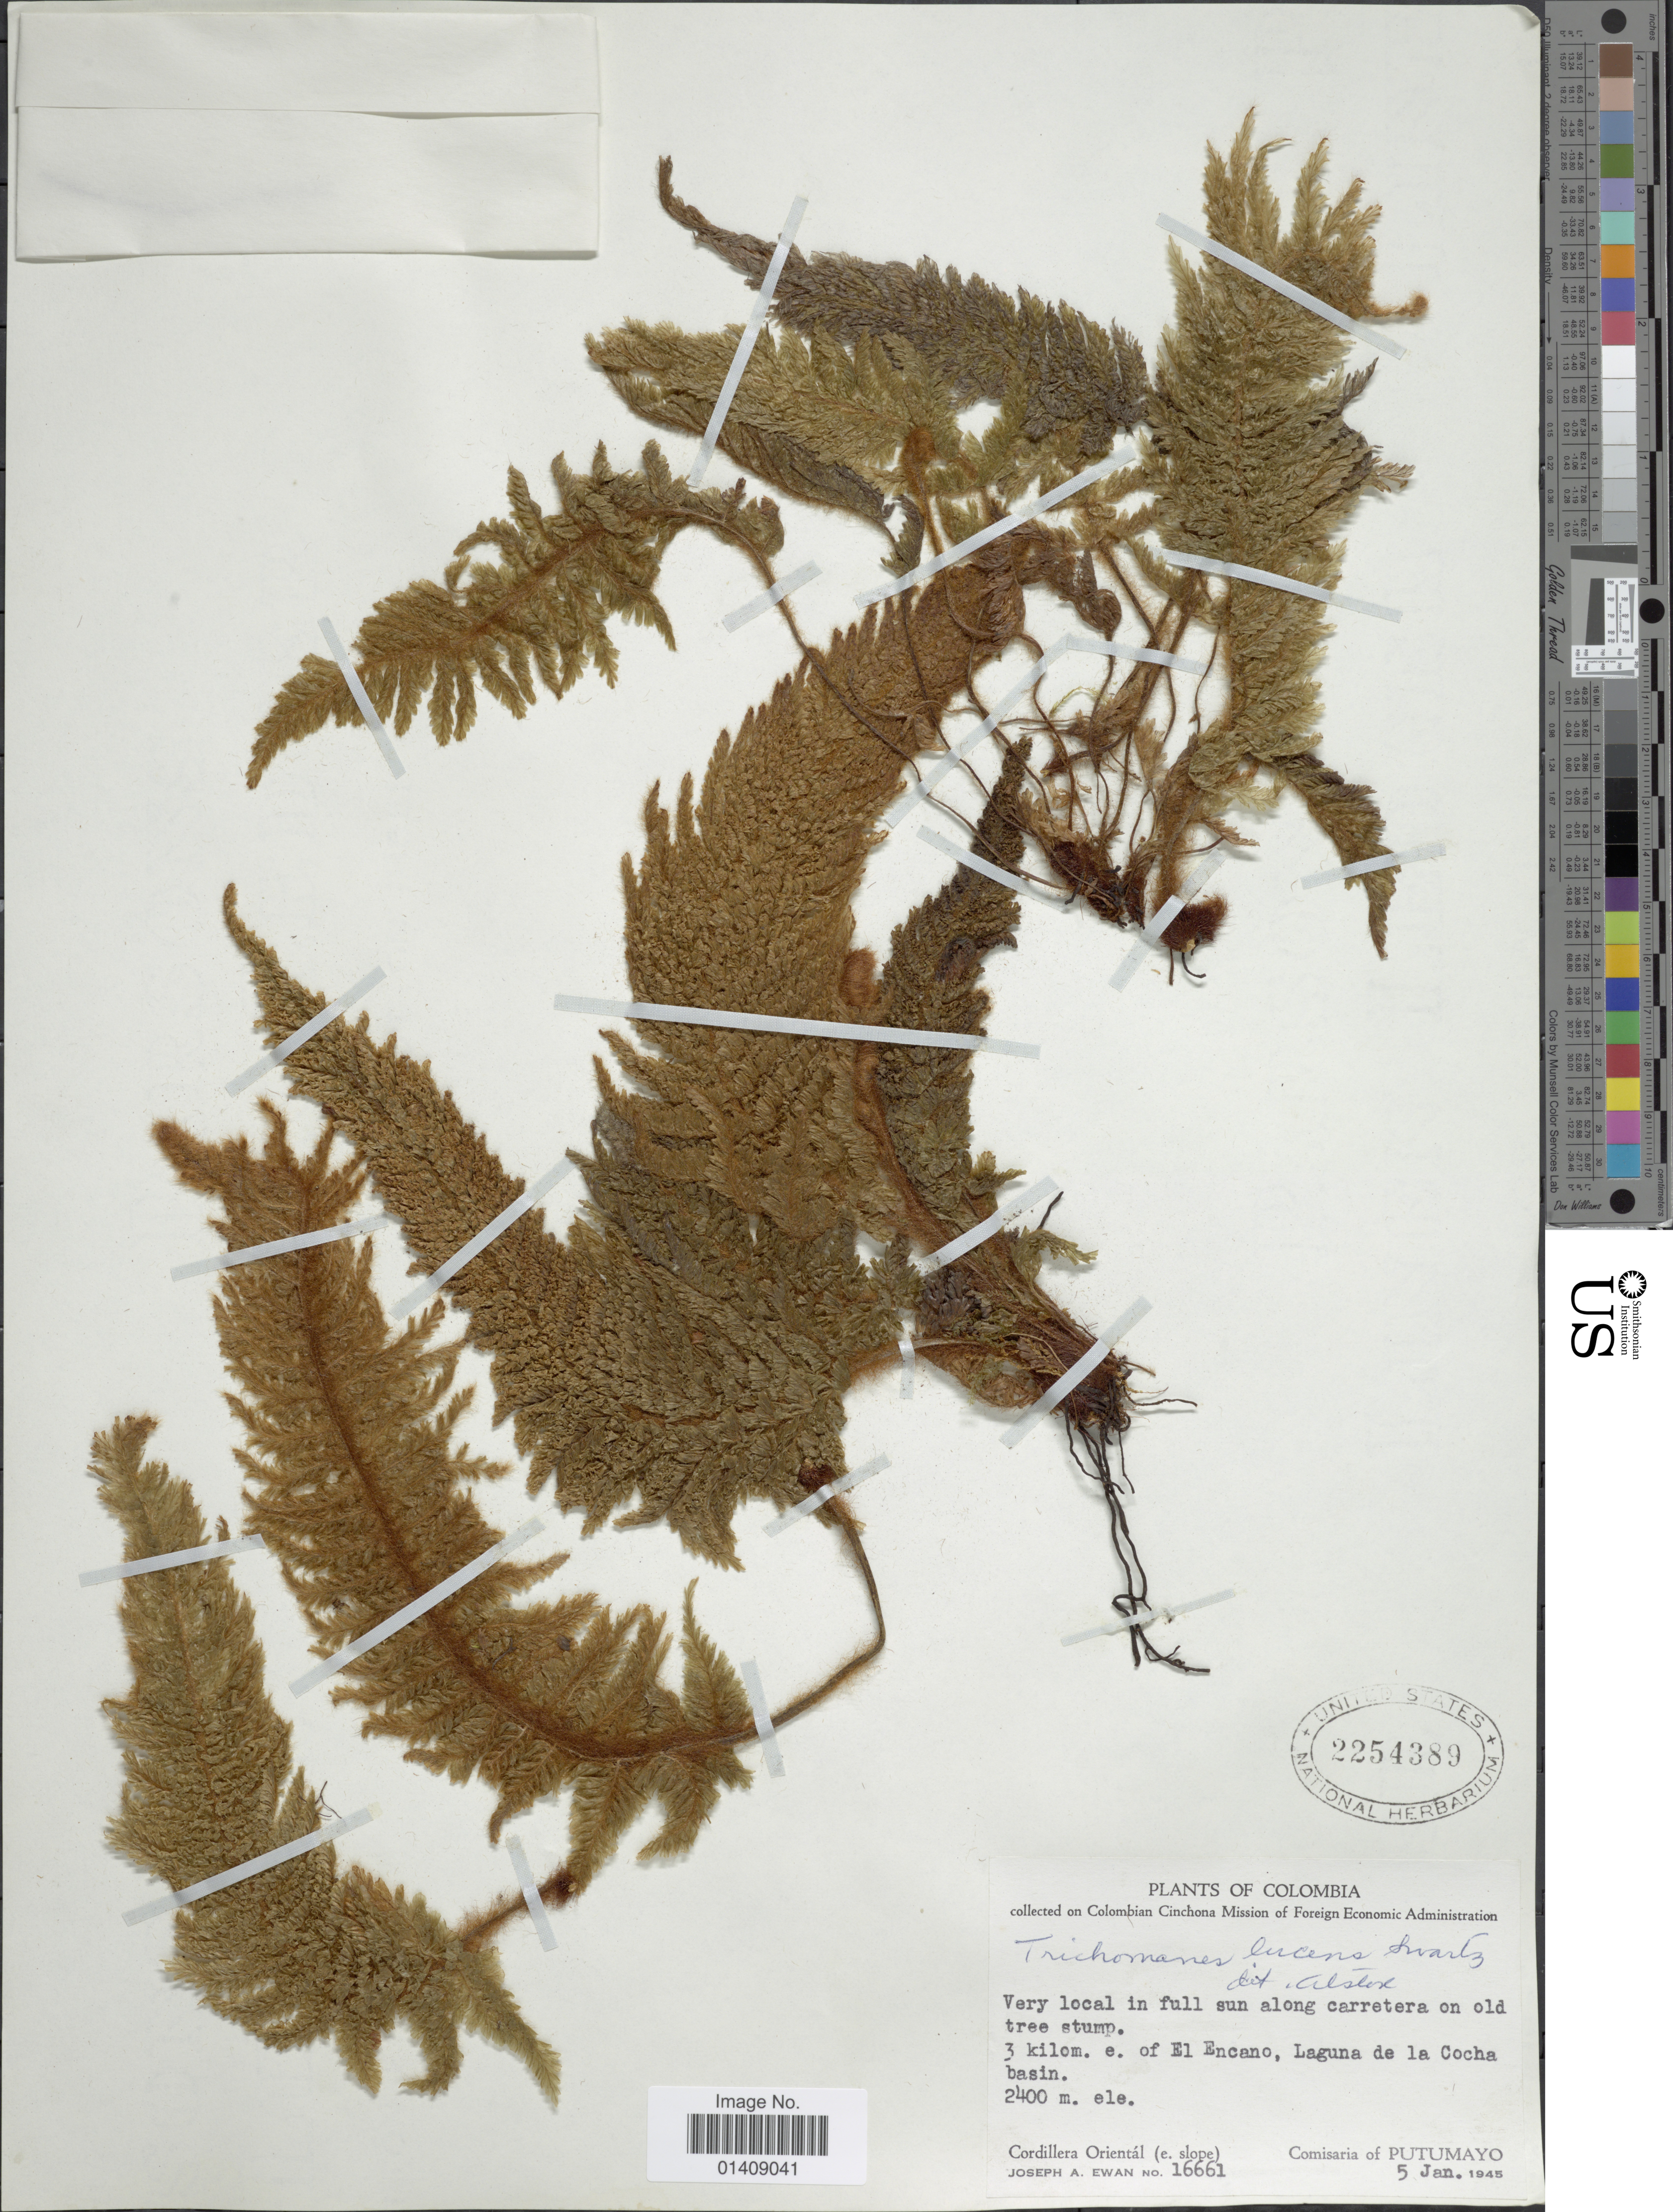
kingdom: Plantae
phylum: Tracheophyta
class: Polypodiopsida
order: Hymenophyllales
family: Hymenophyllaceae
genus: Trichomanes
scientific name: Trichomanes lucens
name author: Sw.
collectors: J. A. Ewan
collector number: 16661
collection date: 1945-01-05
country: Colombia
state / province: Putumayo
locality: Very local in full sun along carretera on old tree stump. 3 kilom. e. of El Encano, Laguna de la Cocha basin.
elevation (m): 2400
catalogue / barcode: US 2254389